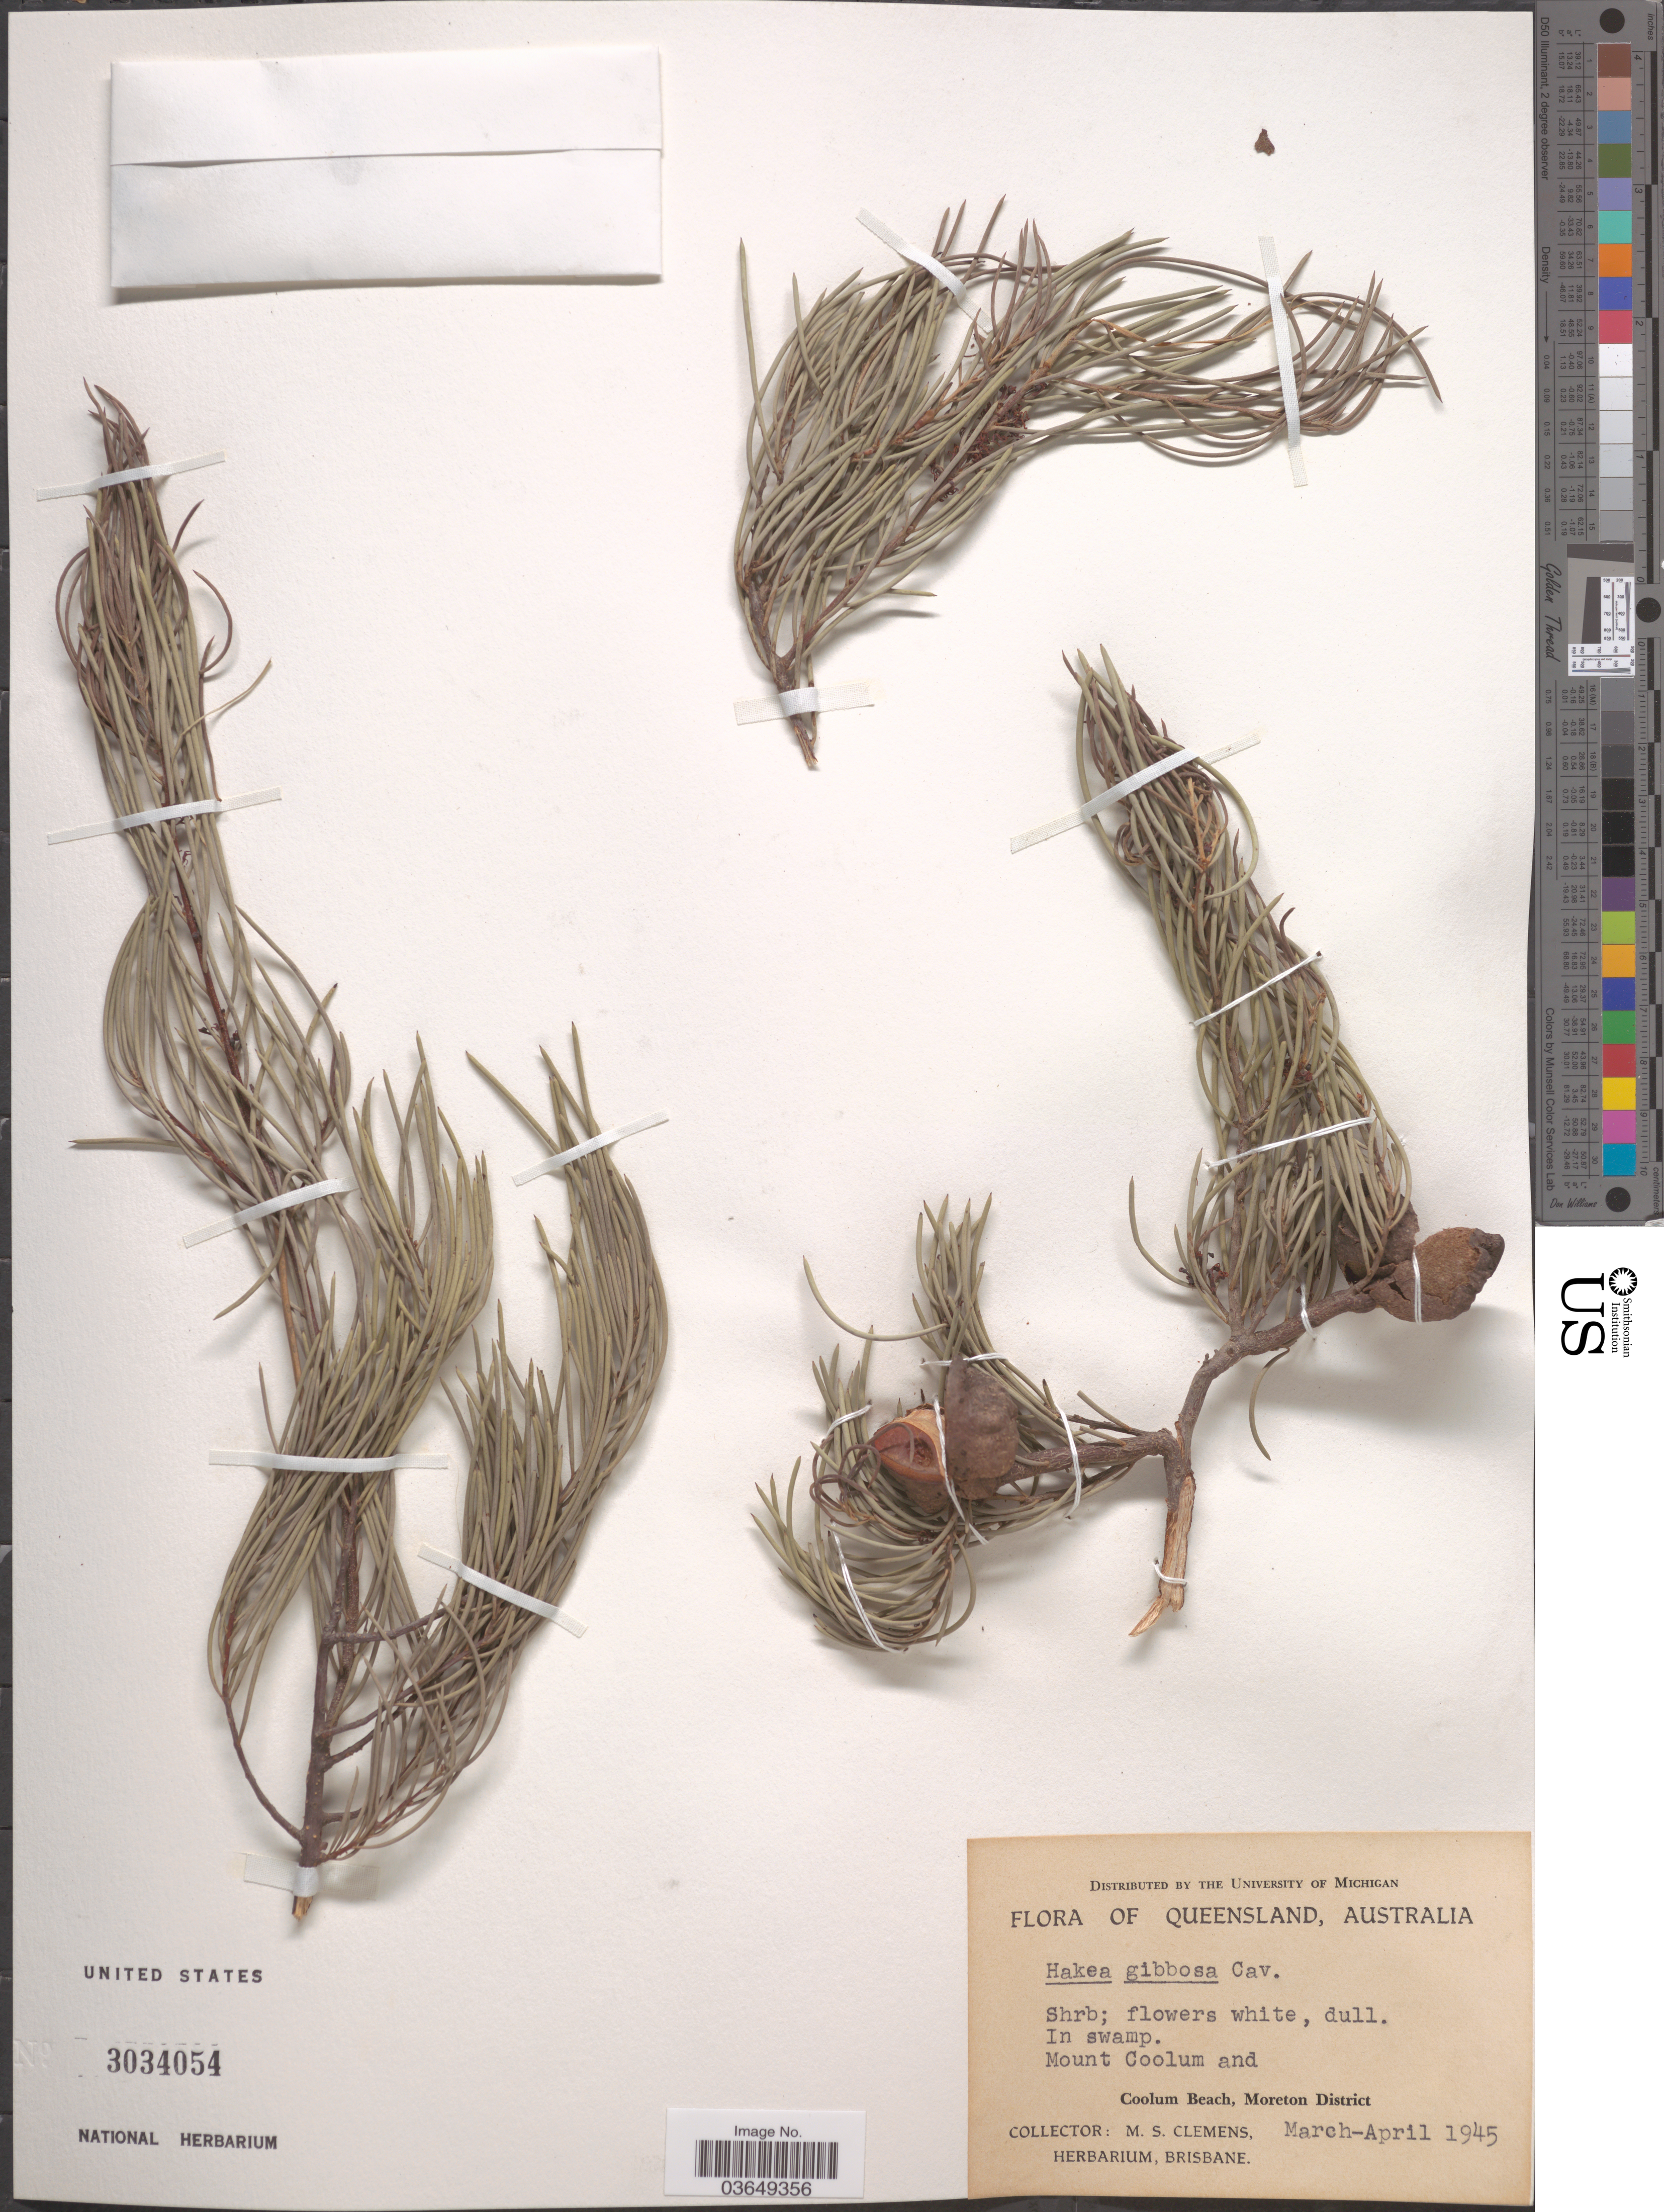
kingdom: Plantae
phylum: Tracheophyta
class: Magnoliopsida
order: Proteales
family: Proteaceae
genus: Hakea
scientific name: Hakea gibbosa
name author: (Sm.) Cav.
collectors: M. S. Clemens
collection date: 1945-03/1945-04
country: Australia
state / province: Queensland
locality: Mount Coolum and Coolum Beach, Moreton District.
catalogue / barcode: US 3034054